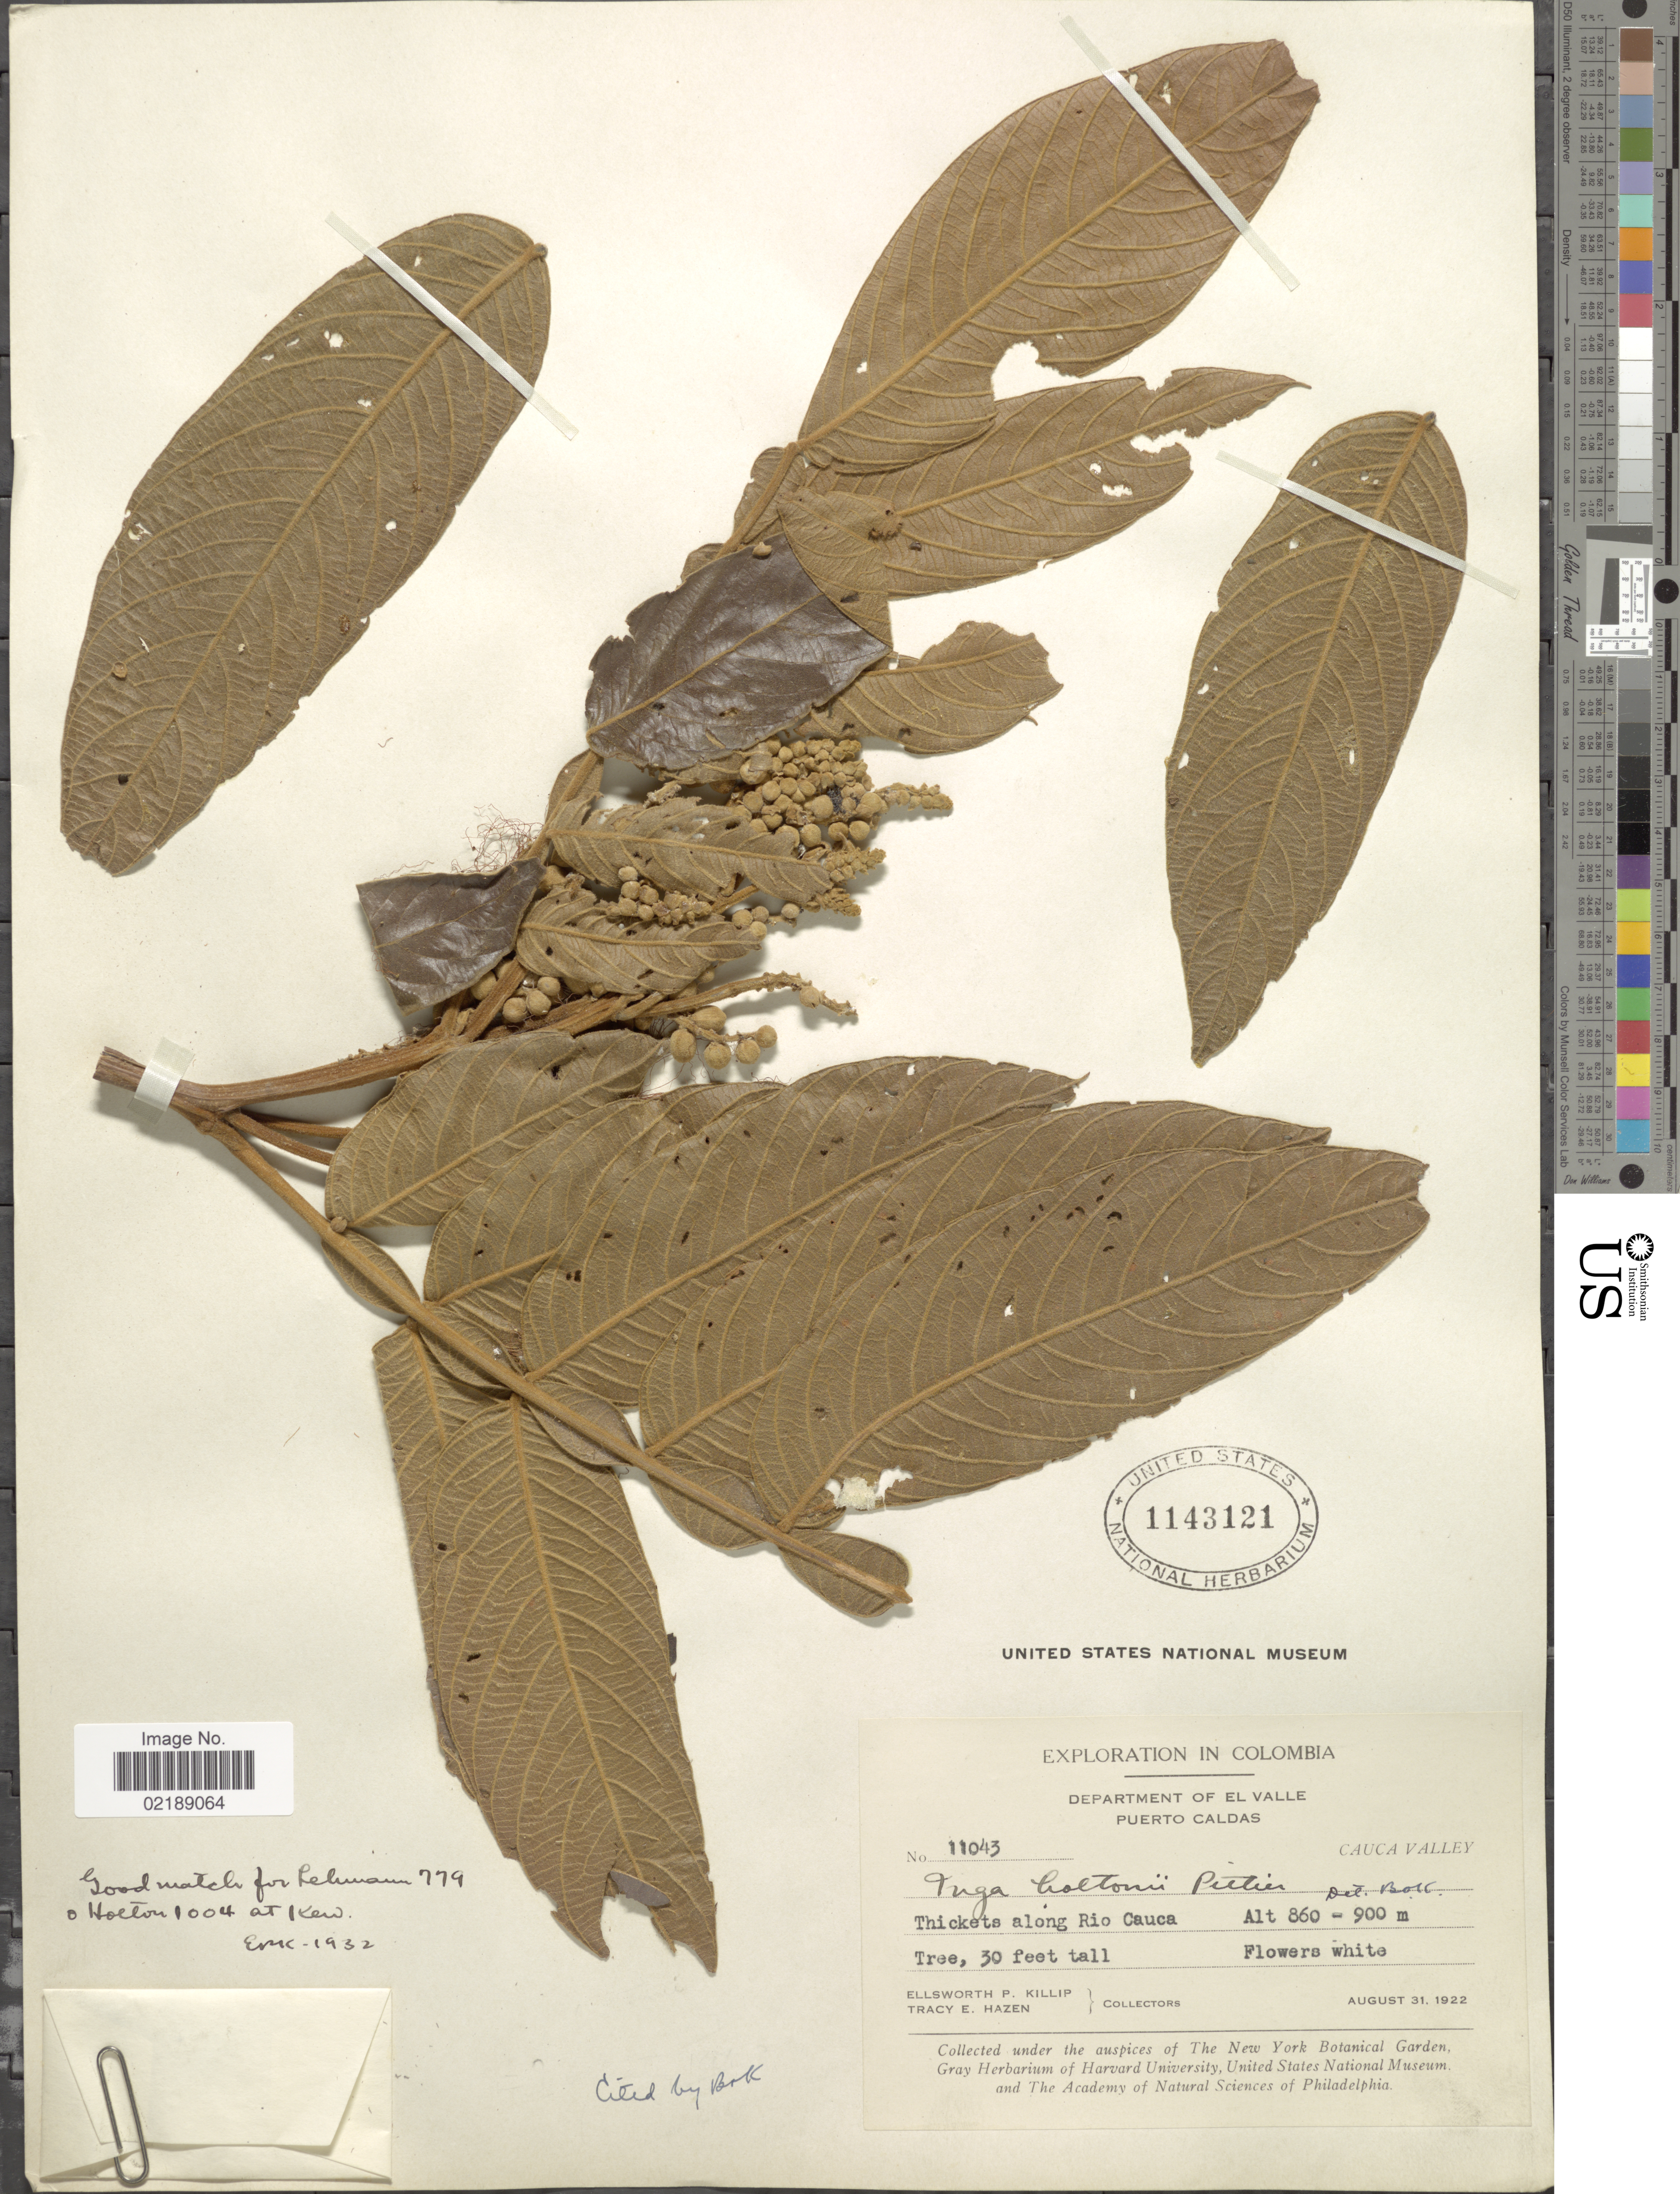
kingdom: Plantae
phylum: Tracheophyta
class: Magnoliopsida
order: Fabales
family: Fabaceae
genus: Inga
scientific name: Inga ornata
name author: Kunth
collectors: E. P. Killip & T. E. Hazen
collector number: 11043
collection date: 1922-08-31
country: Colombia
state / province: Valle del Cauca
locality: Puerto Caldas, Cauca Valley, along Rio Cauca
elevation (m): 860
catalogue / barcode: US 1143121